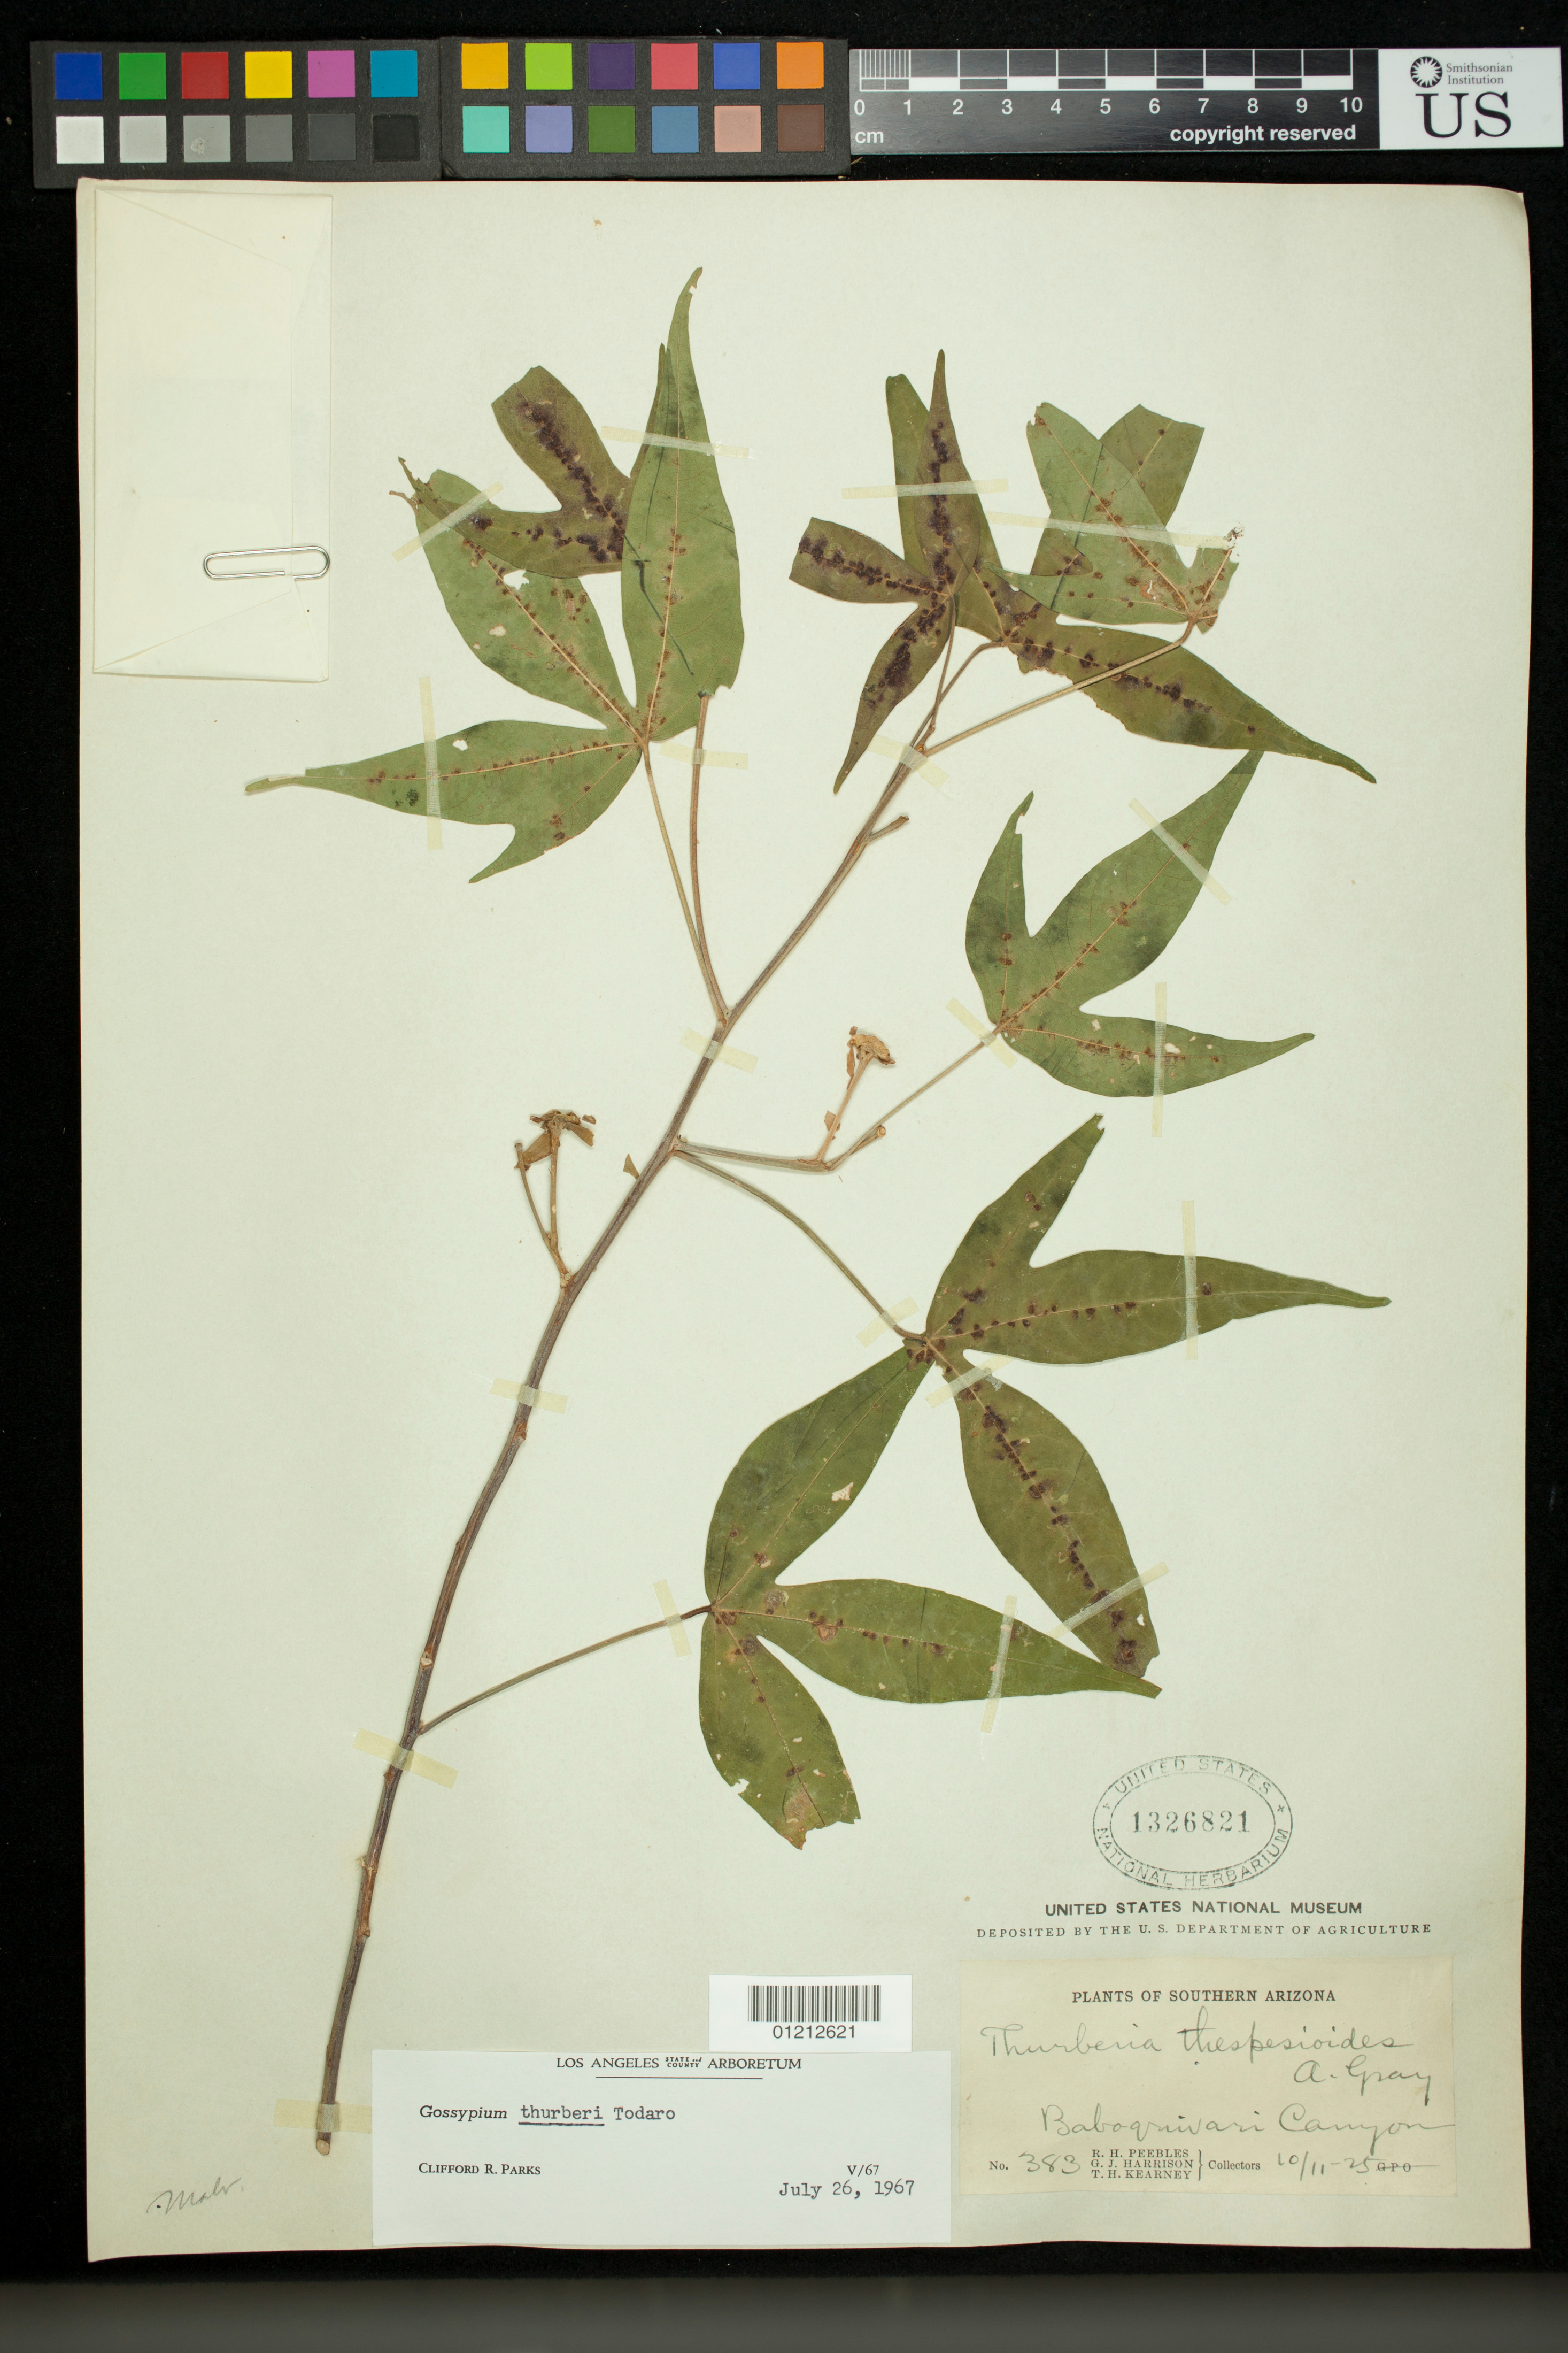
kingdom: Plantae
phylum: Tracheophyta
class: Magnoliopsida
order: Malvales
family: Malvaceae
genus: Gossypium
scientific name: Gossypium thurberi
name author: Tod.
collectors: R. H. Peebles, G. J. Harrison & T. H. Kearney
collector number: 383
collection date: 1925-10/1925-11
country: United States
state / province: Arizona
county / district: Pima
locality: Baboquivari Canyon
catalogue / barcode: US 1326821